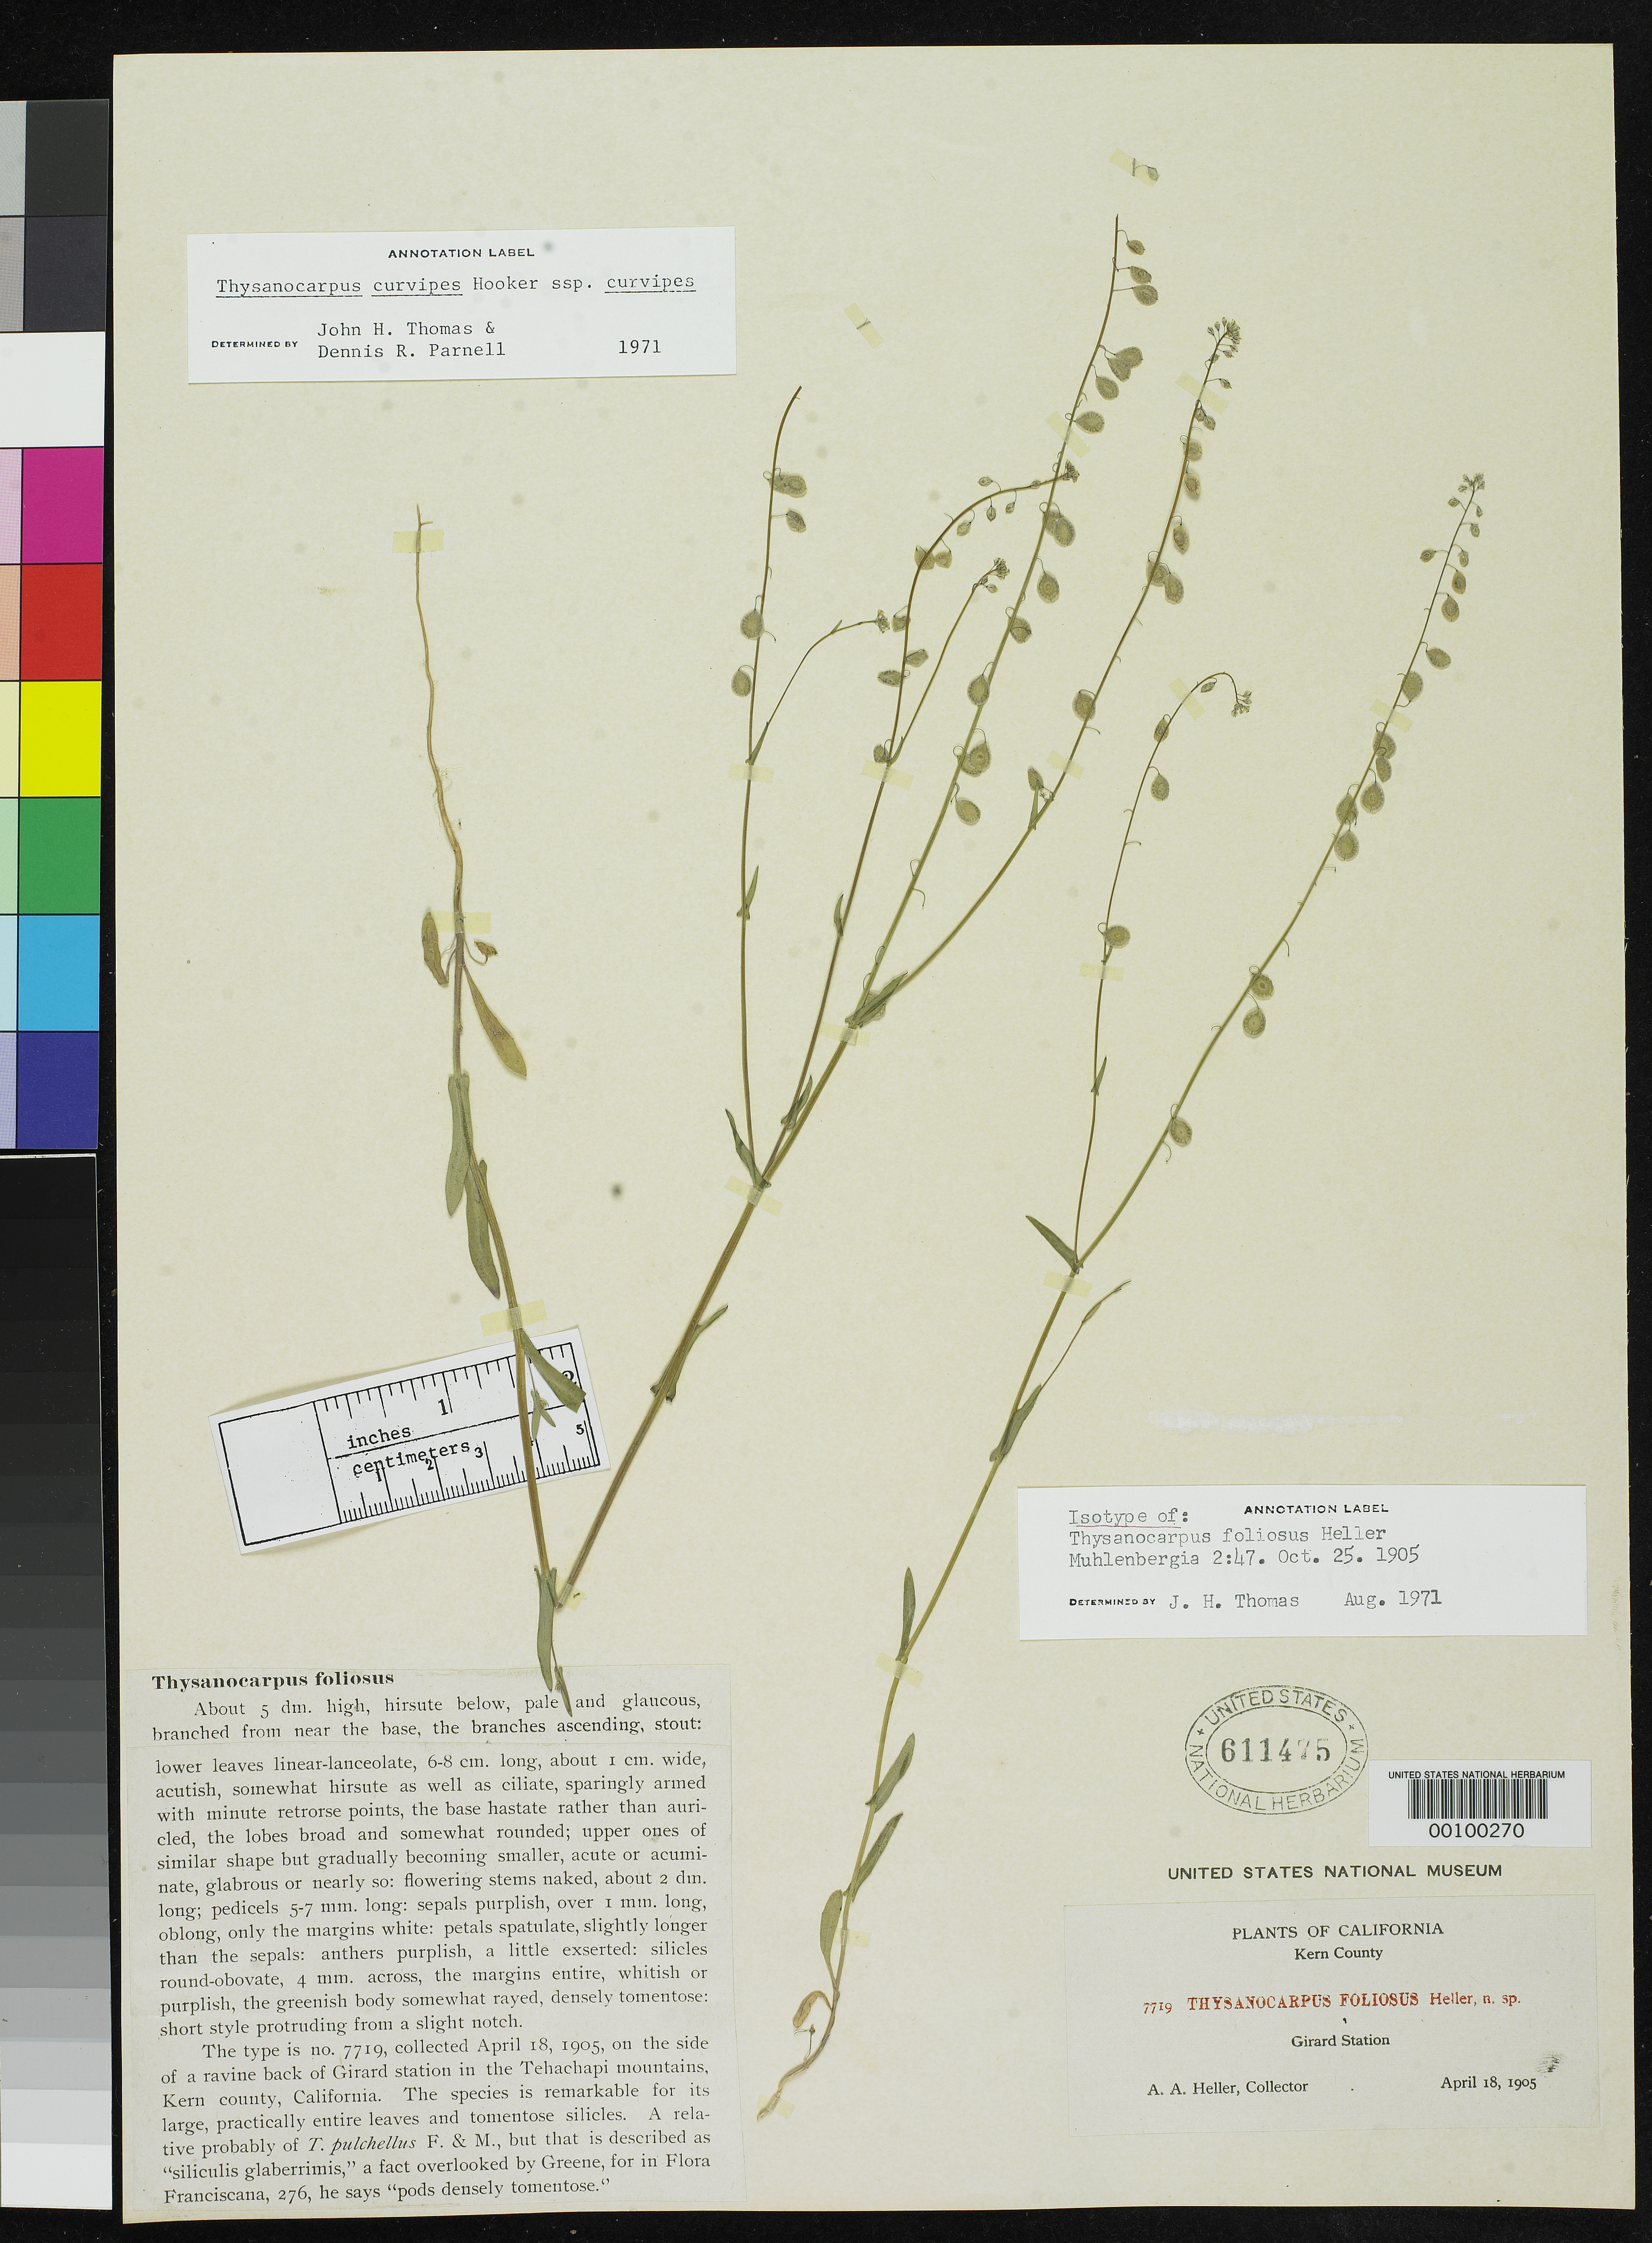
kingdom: Plantae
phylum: Tracheophyta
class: Magnoliopsida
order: Brassicales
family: Brassicaceae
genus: Thysanocarpus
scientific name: Thysanocarpus foliosus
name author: A. Heller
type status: Isotype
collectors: A. A. Heller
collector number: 7719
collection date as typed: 18 Apr 1905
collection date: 1905-04-18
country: United States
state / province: California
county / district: Kern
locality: "on the side of a ravine back of Girard Station in the Tehachapi Mountains".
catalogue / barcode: US 611475